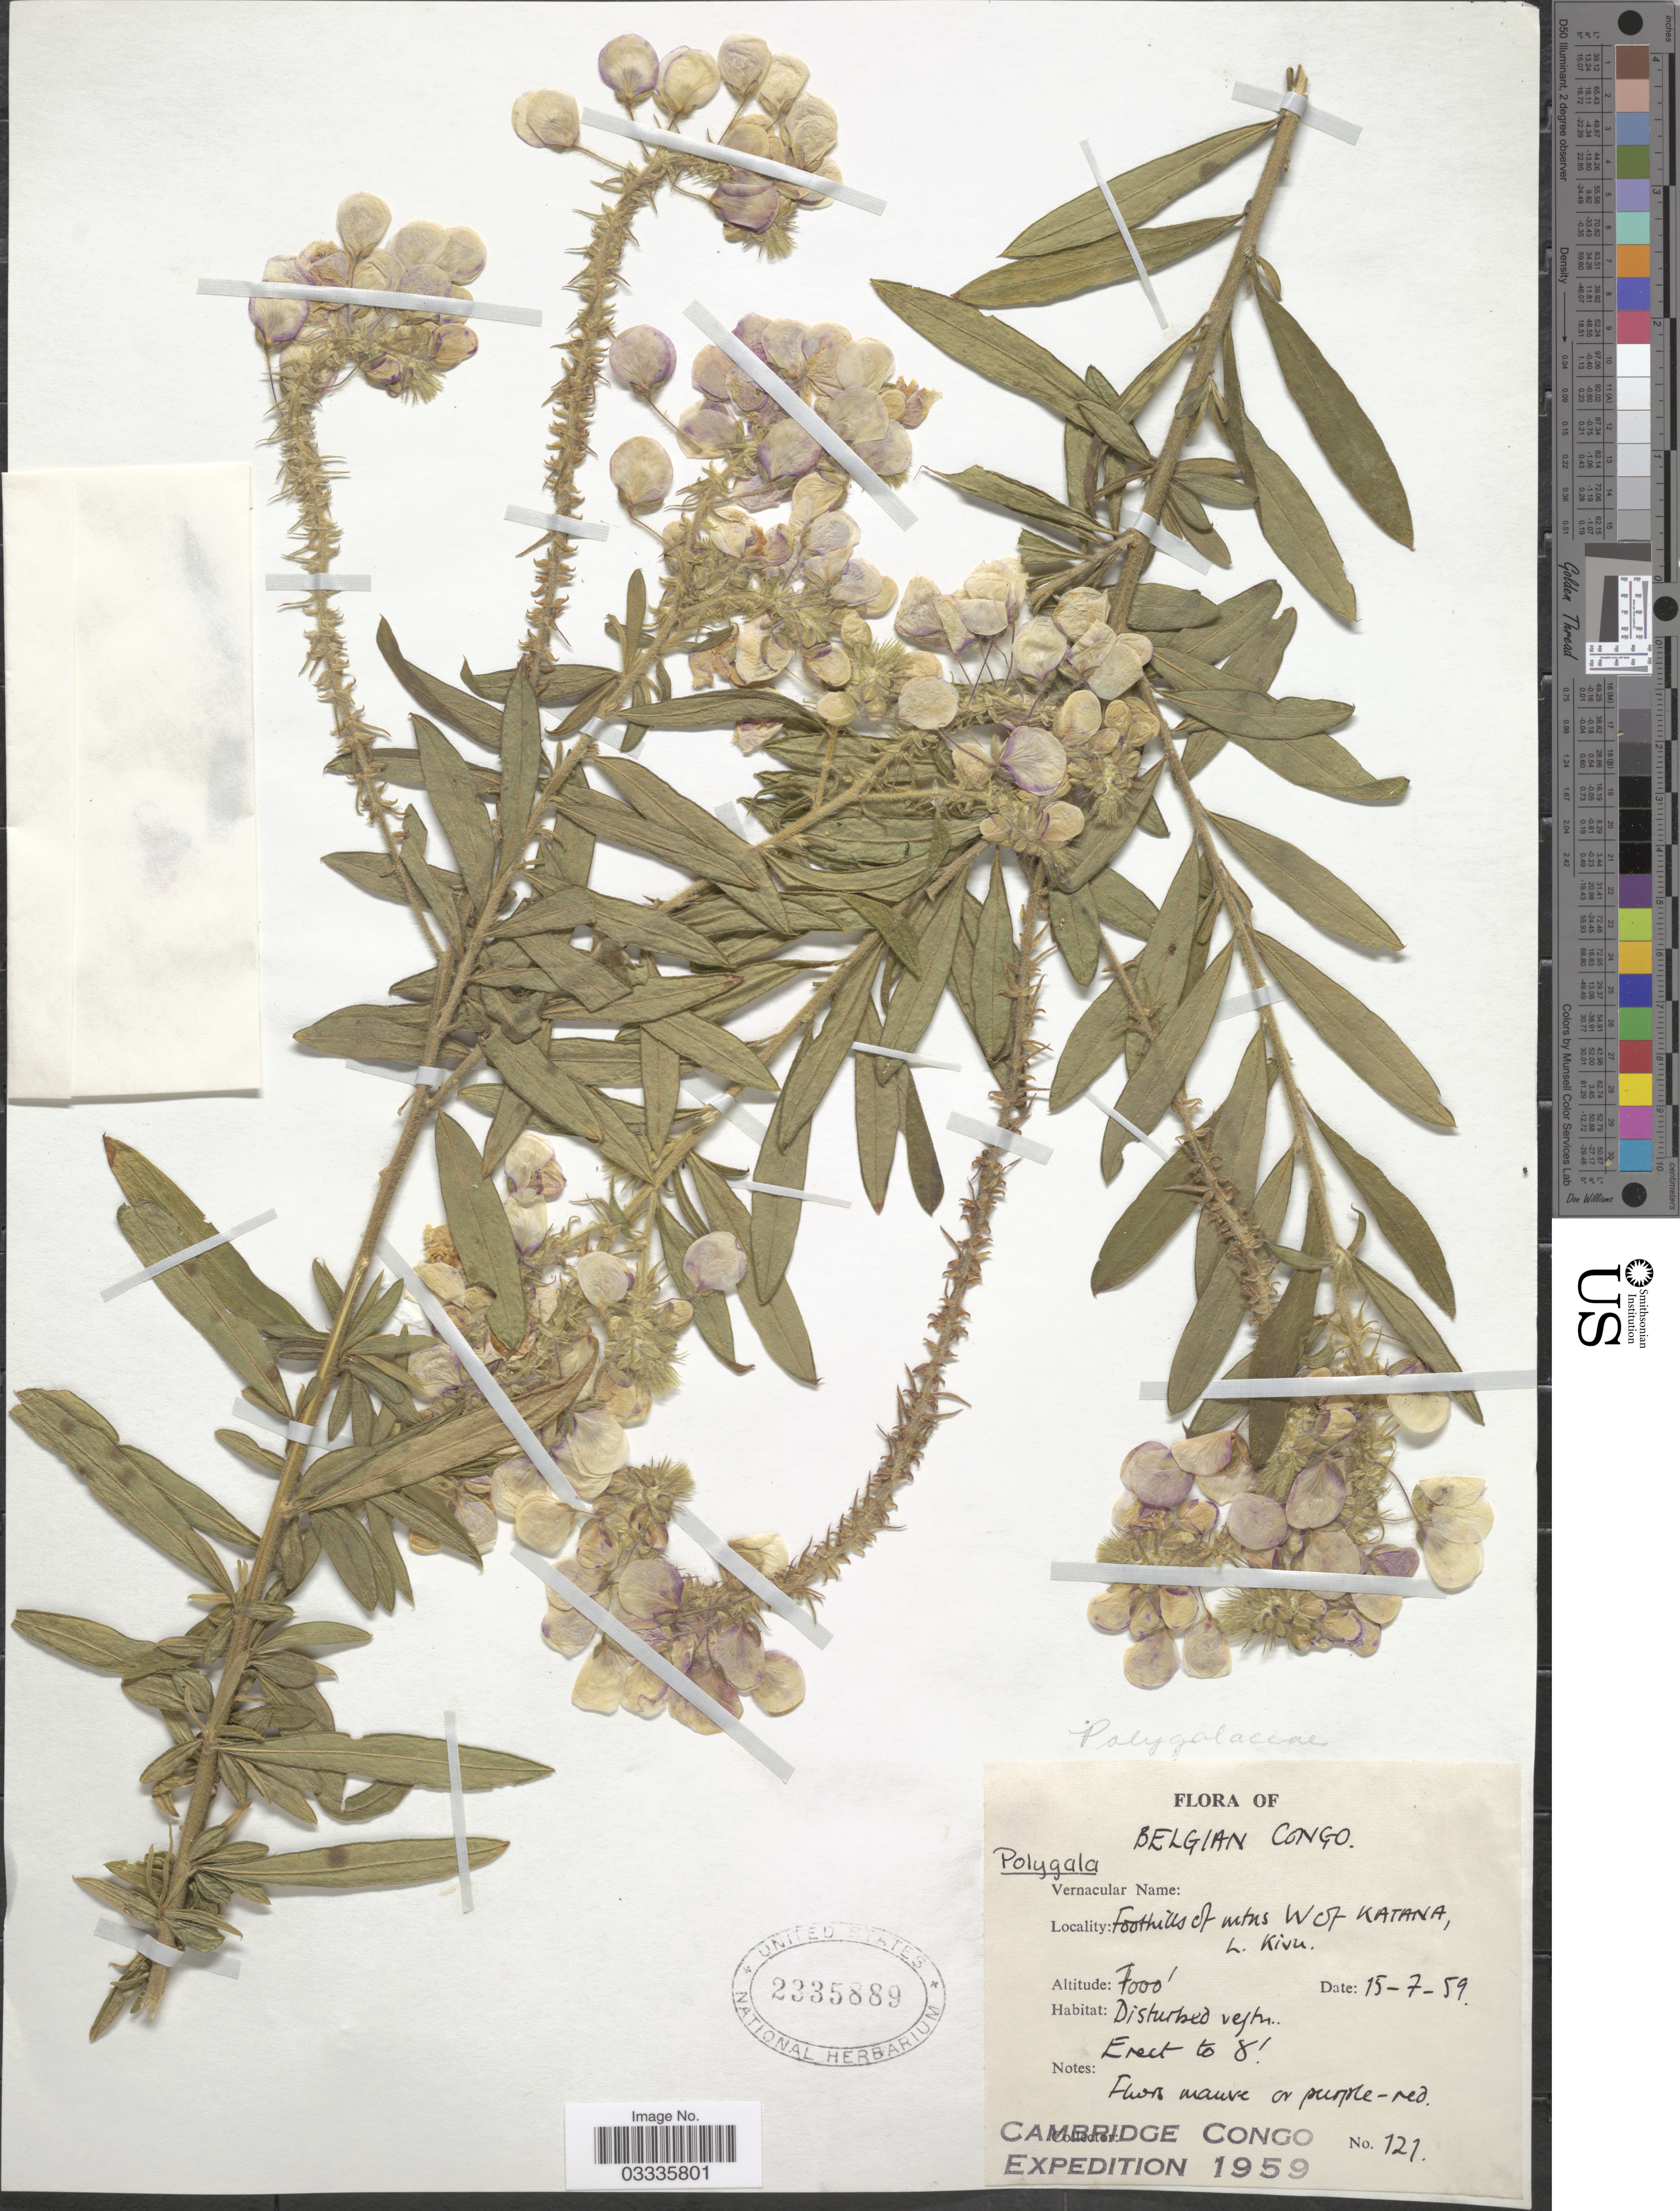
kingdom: Plantae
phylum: Tracheophyta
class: Magnoliopsida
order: Fabales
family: Polygalaceae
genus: Polygala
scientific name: Polygala sp.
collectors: Cambridge Congo Expedition 1959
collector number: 121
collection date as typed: Transcribed d/m/y: 15/7/59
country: Congo, Democratic Republic of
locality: Belgian Congo. Foothills of mtns W of Katana, L. Kivu.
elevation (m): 2134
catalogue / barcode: US 2335889